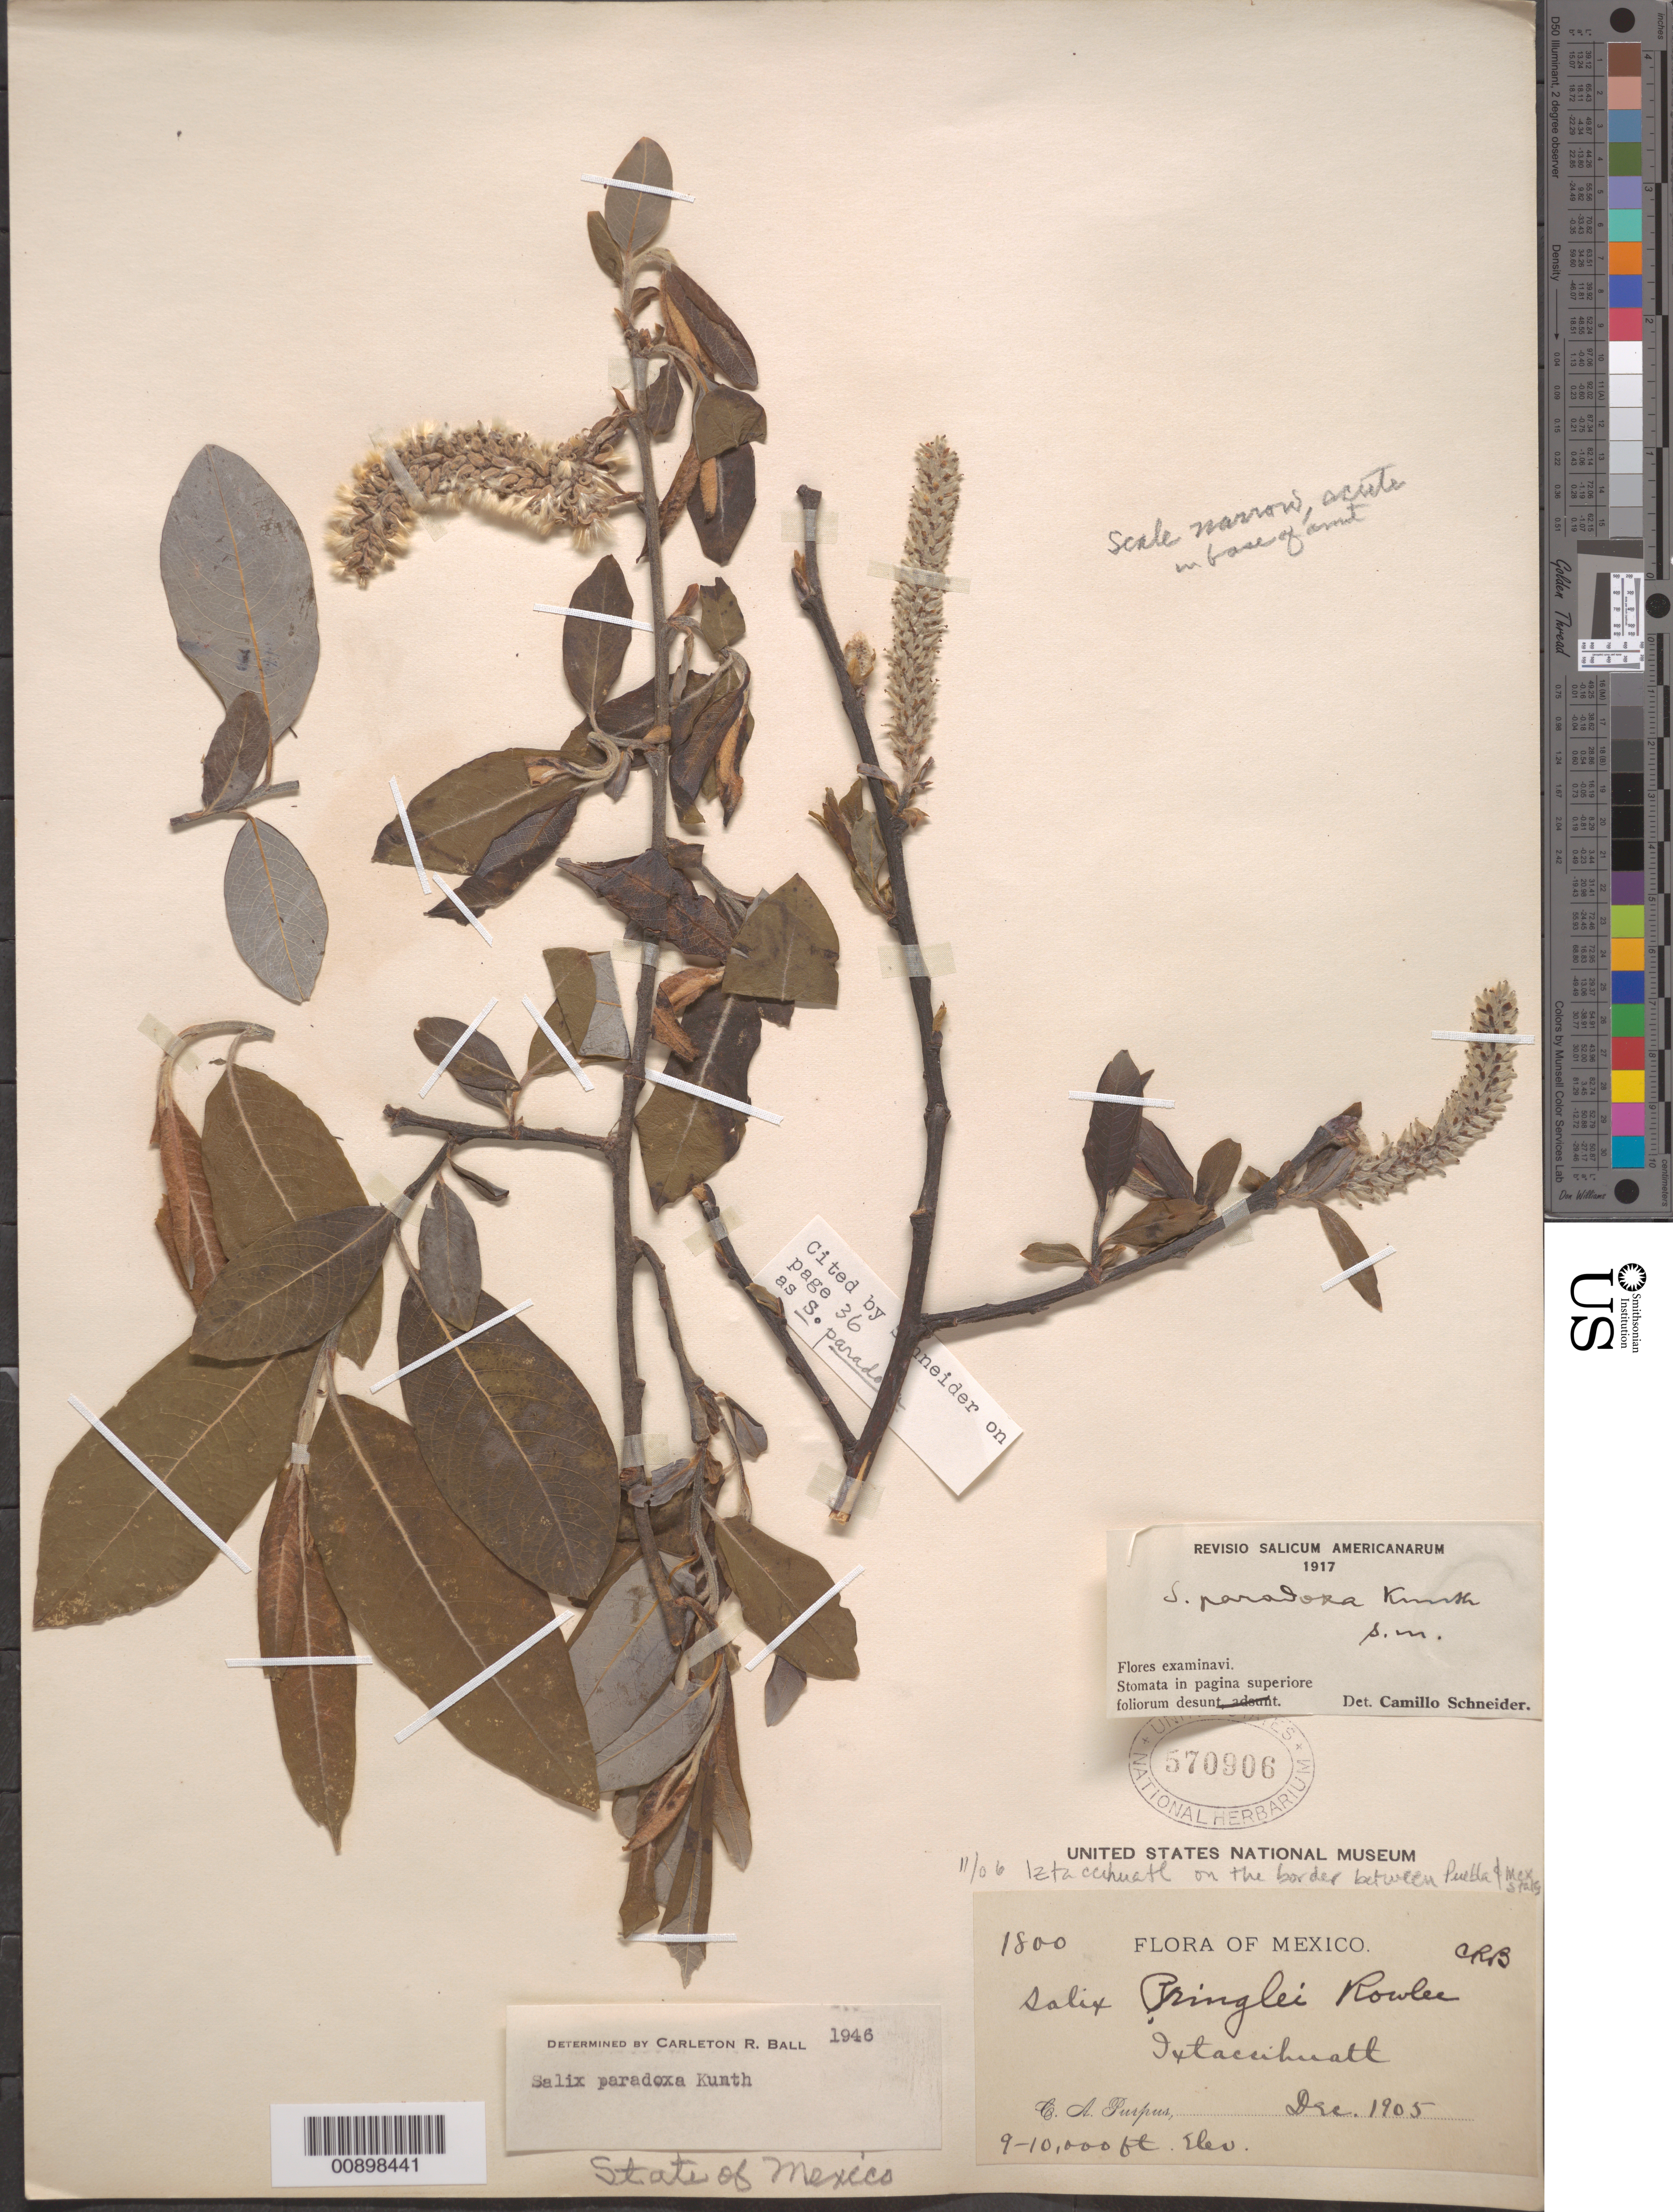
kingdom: Plantae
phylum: Tracheophyta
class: Magnoliopsida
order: Malpighiales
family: Salicaceae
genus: Salix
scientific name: Salix paradoxa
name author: Kunth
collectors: C. A. Purpus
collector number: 1800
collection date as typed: Dec 1905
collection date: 1905-12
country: México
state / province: Mexico / Puebla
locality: Ixtaccihuatl. (On the border between States of Puebla and México)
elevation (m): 2743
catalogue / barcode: US 570906